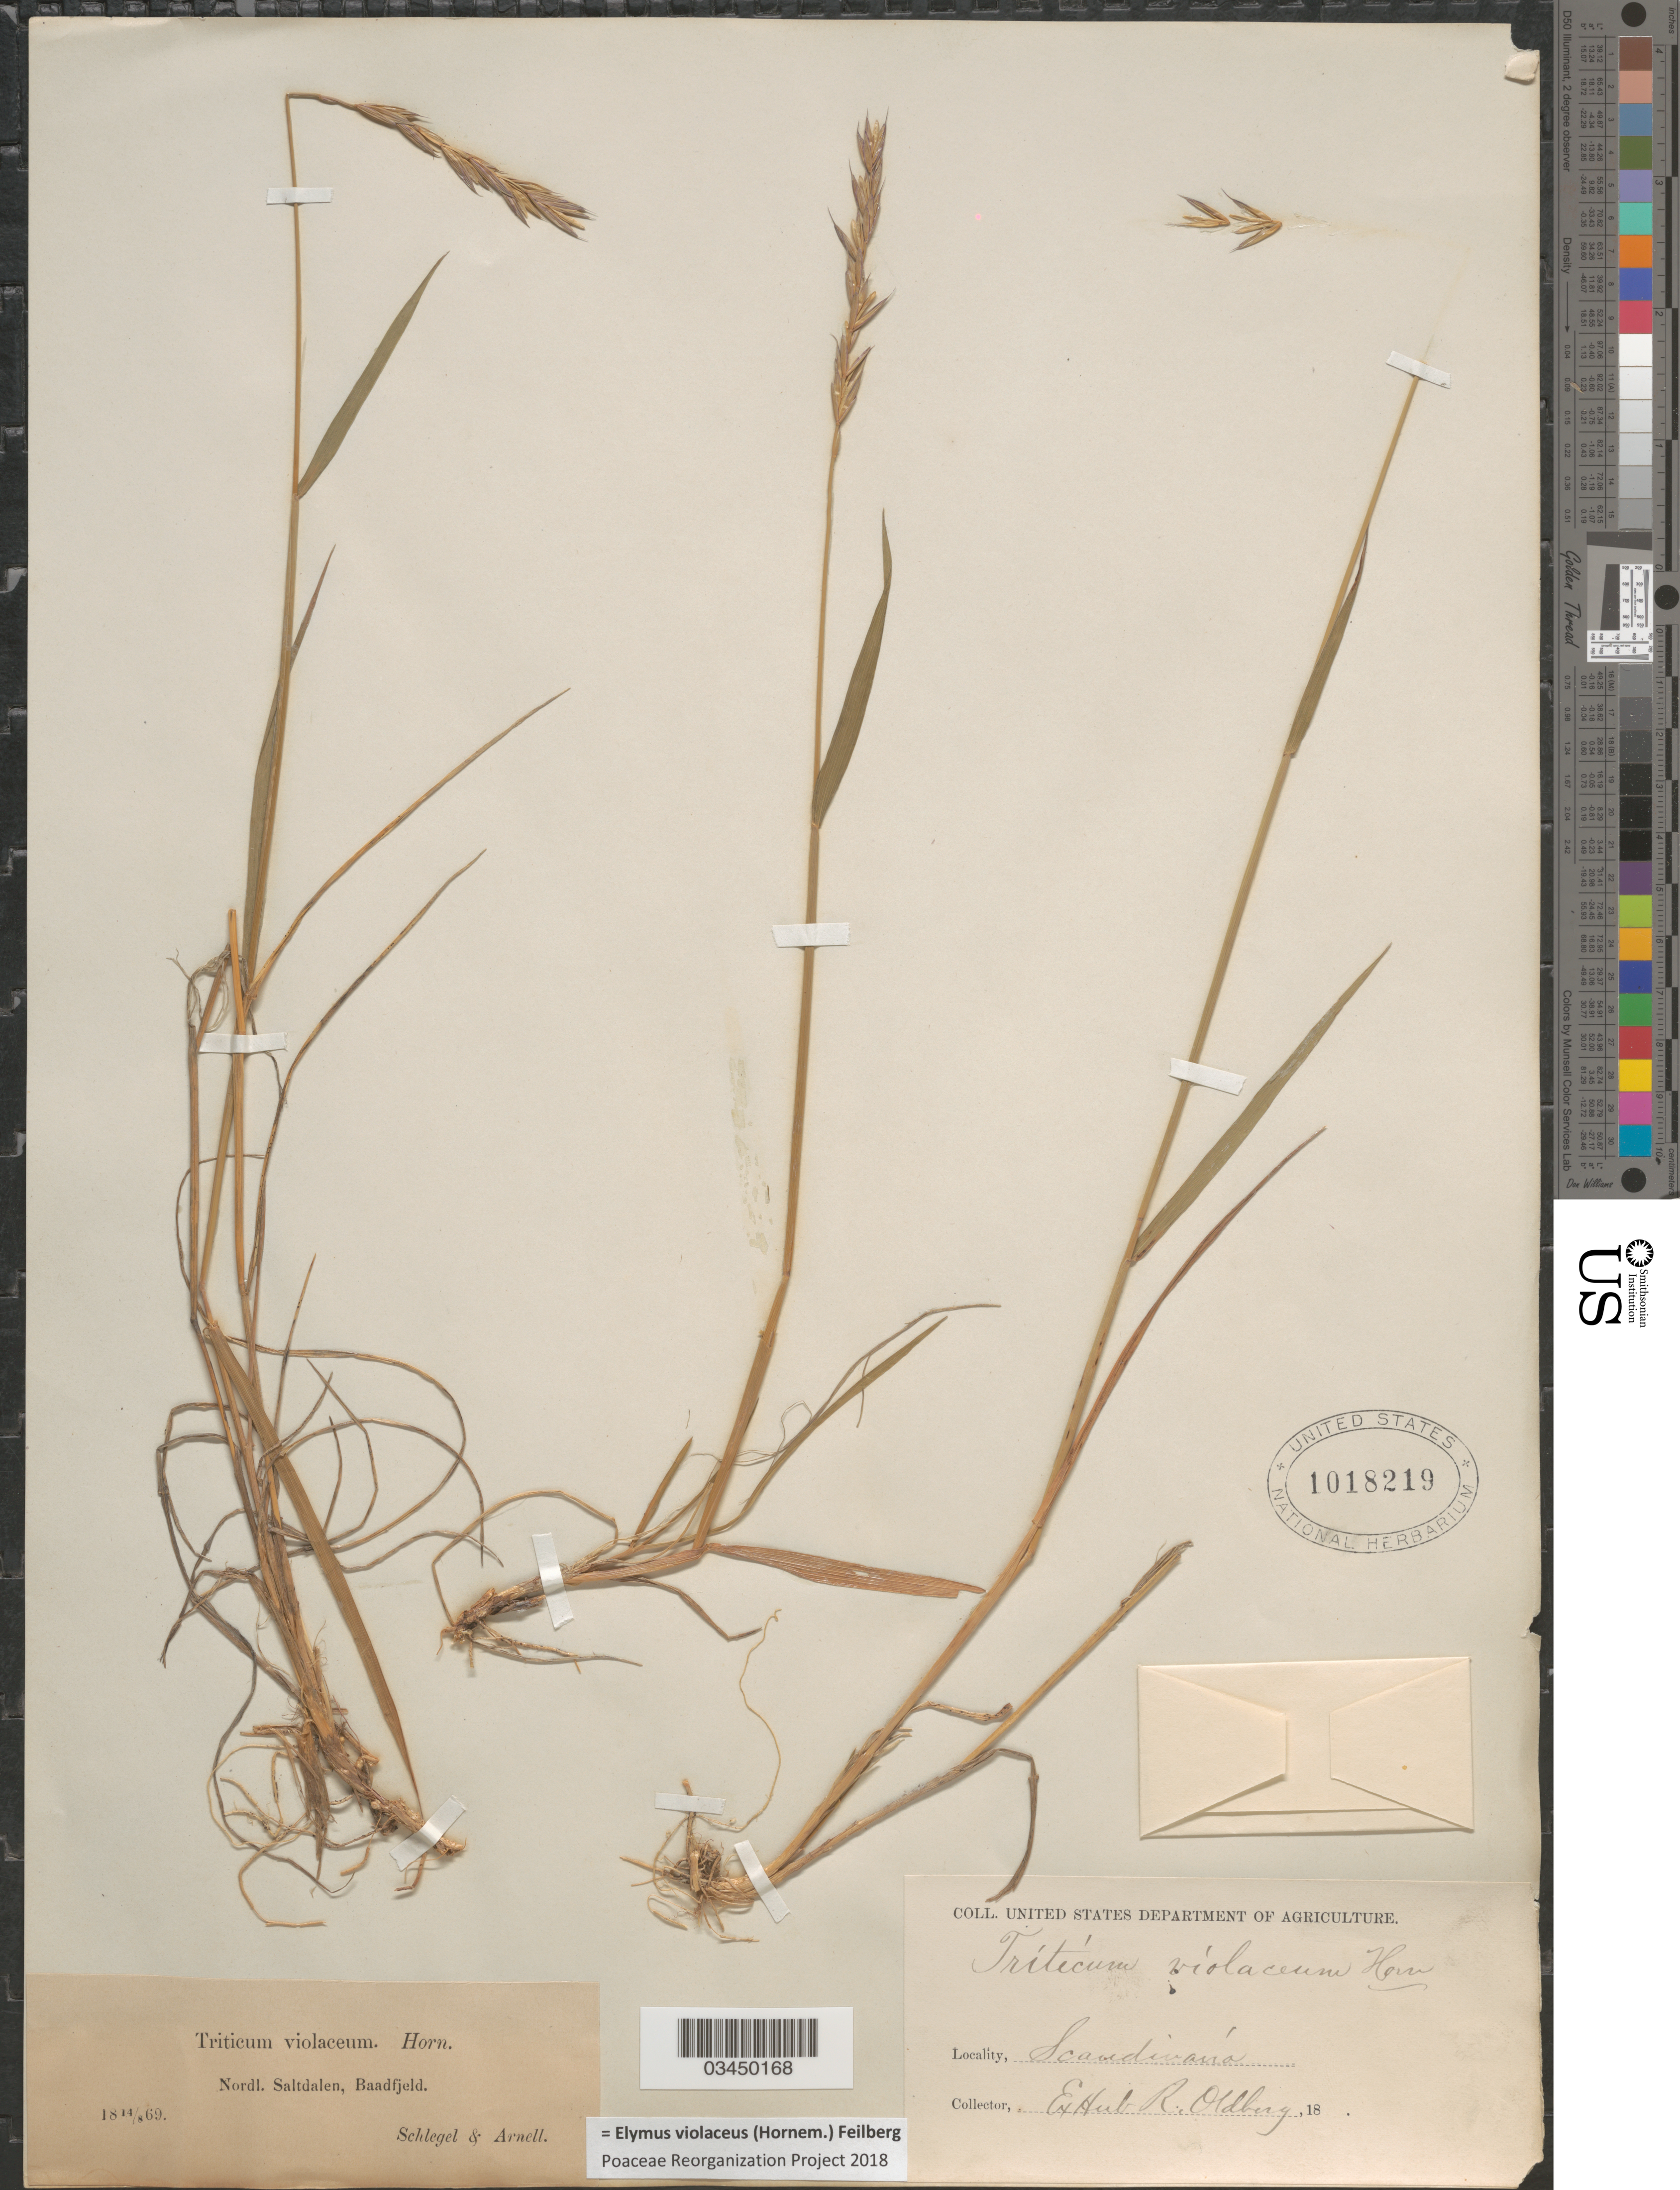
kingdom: Plantae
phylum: Tracheophyta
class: Liliopsida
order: Poales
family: Poaceae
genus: Elymus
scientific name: Elymus violaceus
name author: (Hornem.) Feilberg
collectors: Schlegel & Arnell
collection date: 1869-08-14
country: Norway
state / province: Nordland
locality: Nordl. Saltdalen, Baadfjeld. Scandinavia.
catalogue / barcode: US 1018219